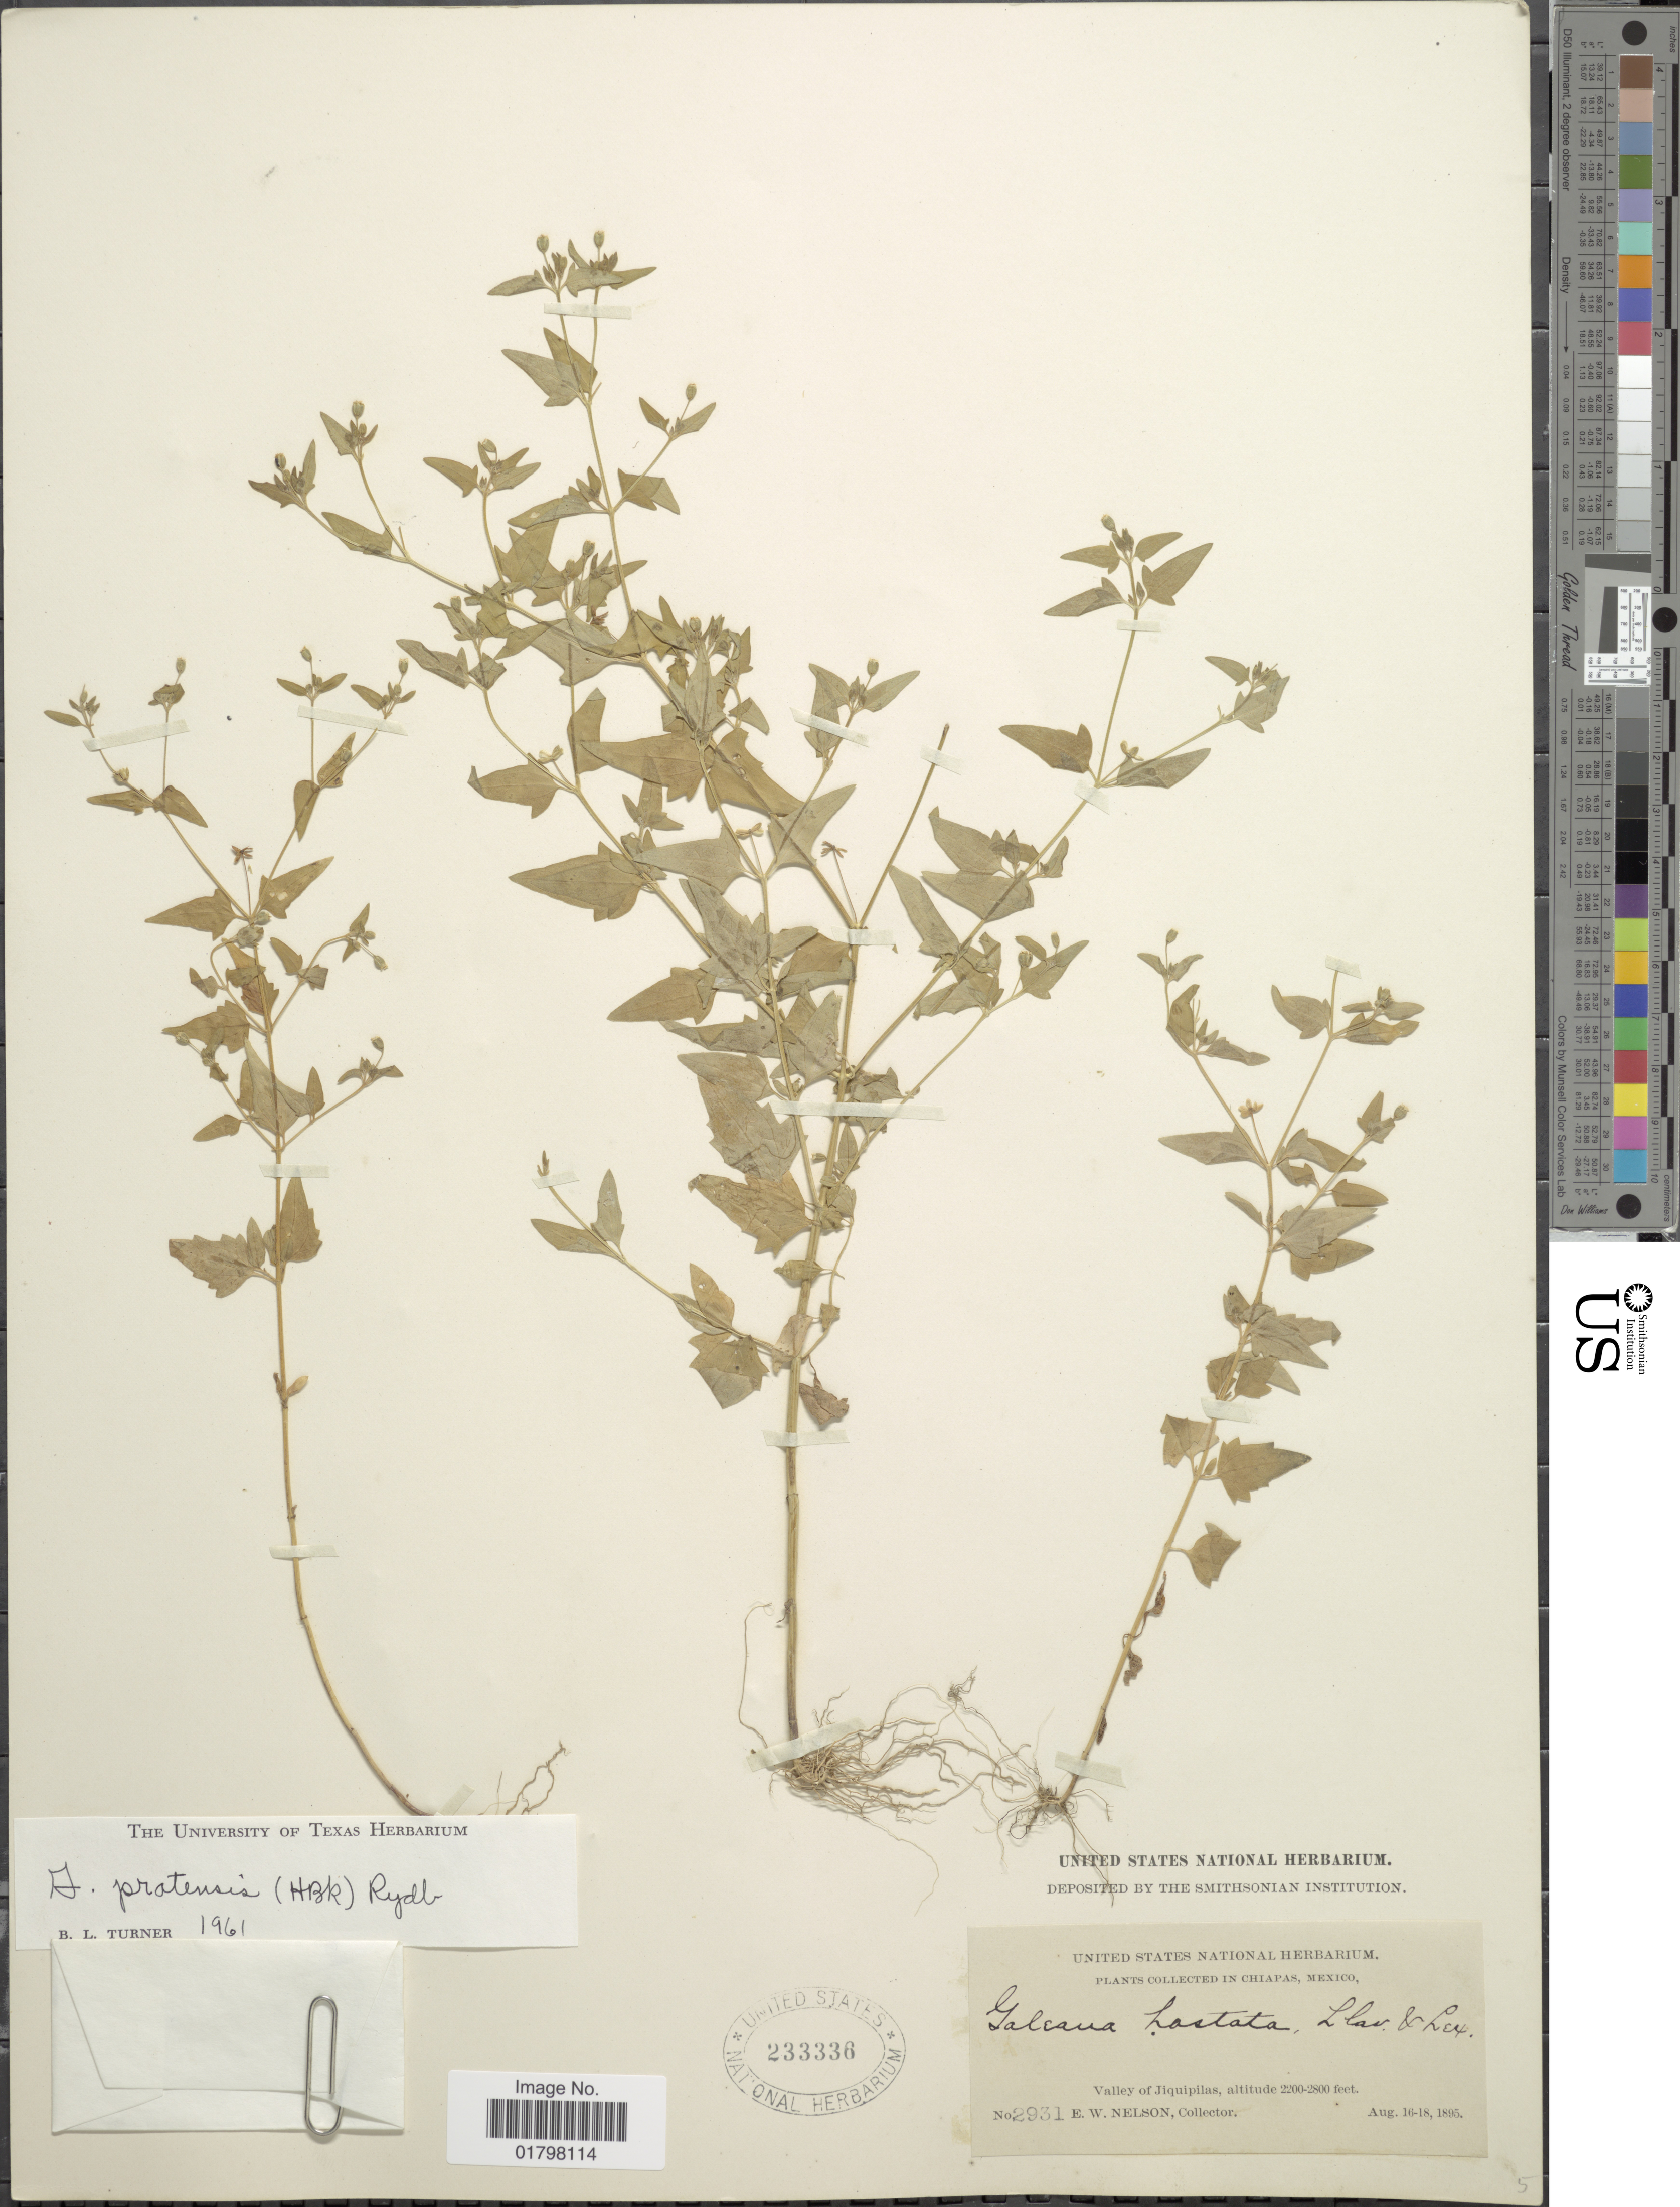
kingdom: Plantae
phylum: Tracheophyta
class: Magnoliopsida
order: Asterales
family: Asteraceae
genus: Galeana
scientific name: Galeana pratensis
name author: (Kunth) Rydb.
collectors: E. W. Nelson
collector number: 2931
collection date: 1895-08-16/1895-08-18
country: Mexico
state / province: Chiapas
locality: In Chiapas, Mexico. Valley of Jiquipilas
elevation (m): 671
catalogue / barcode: US 233336